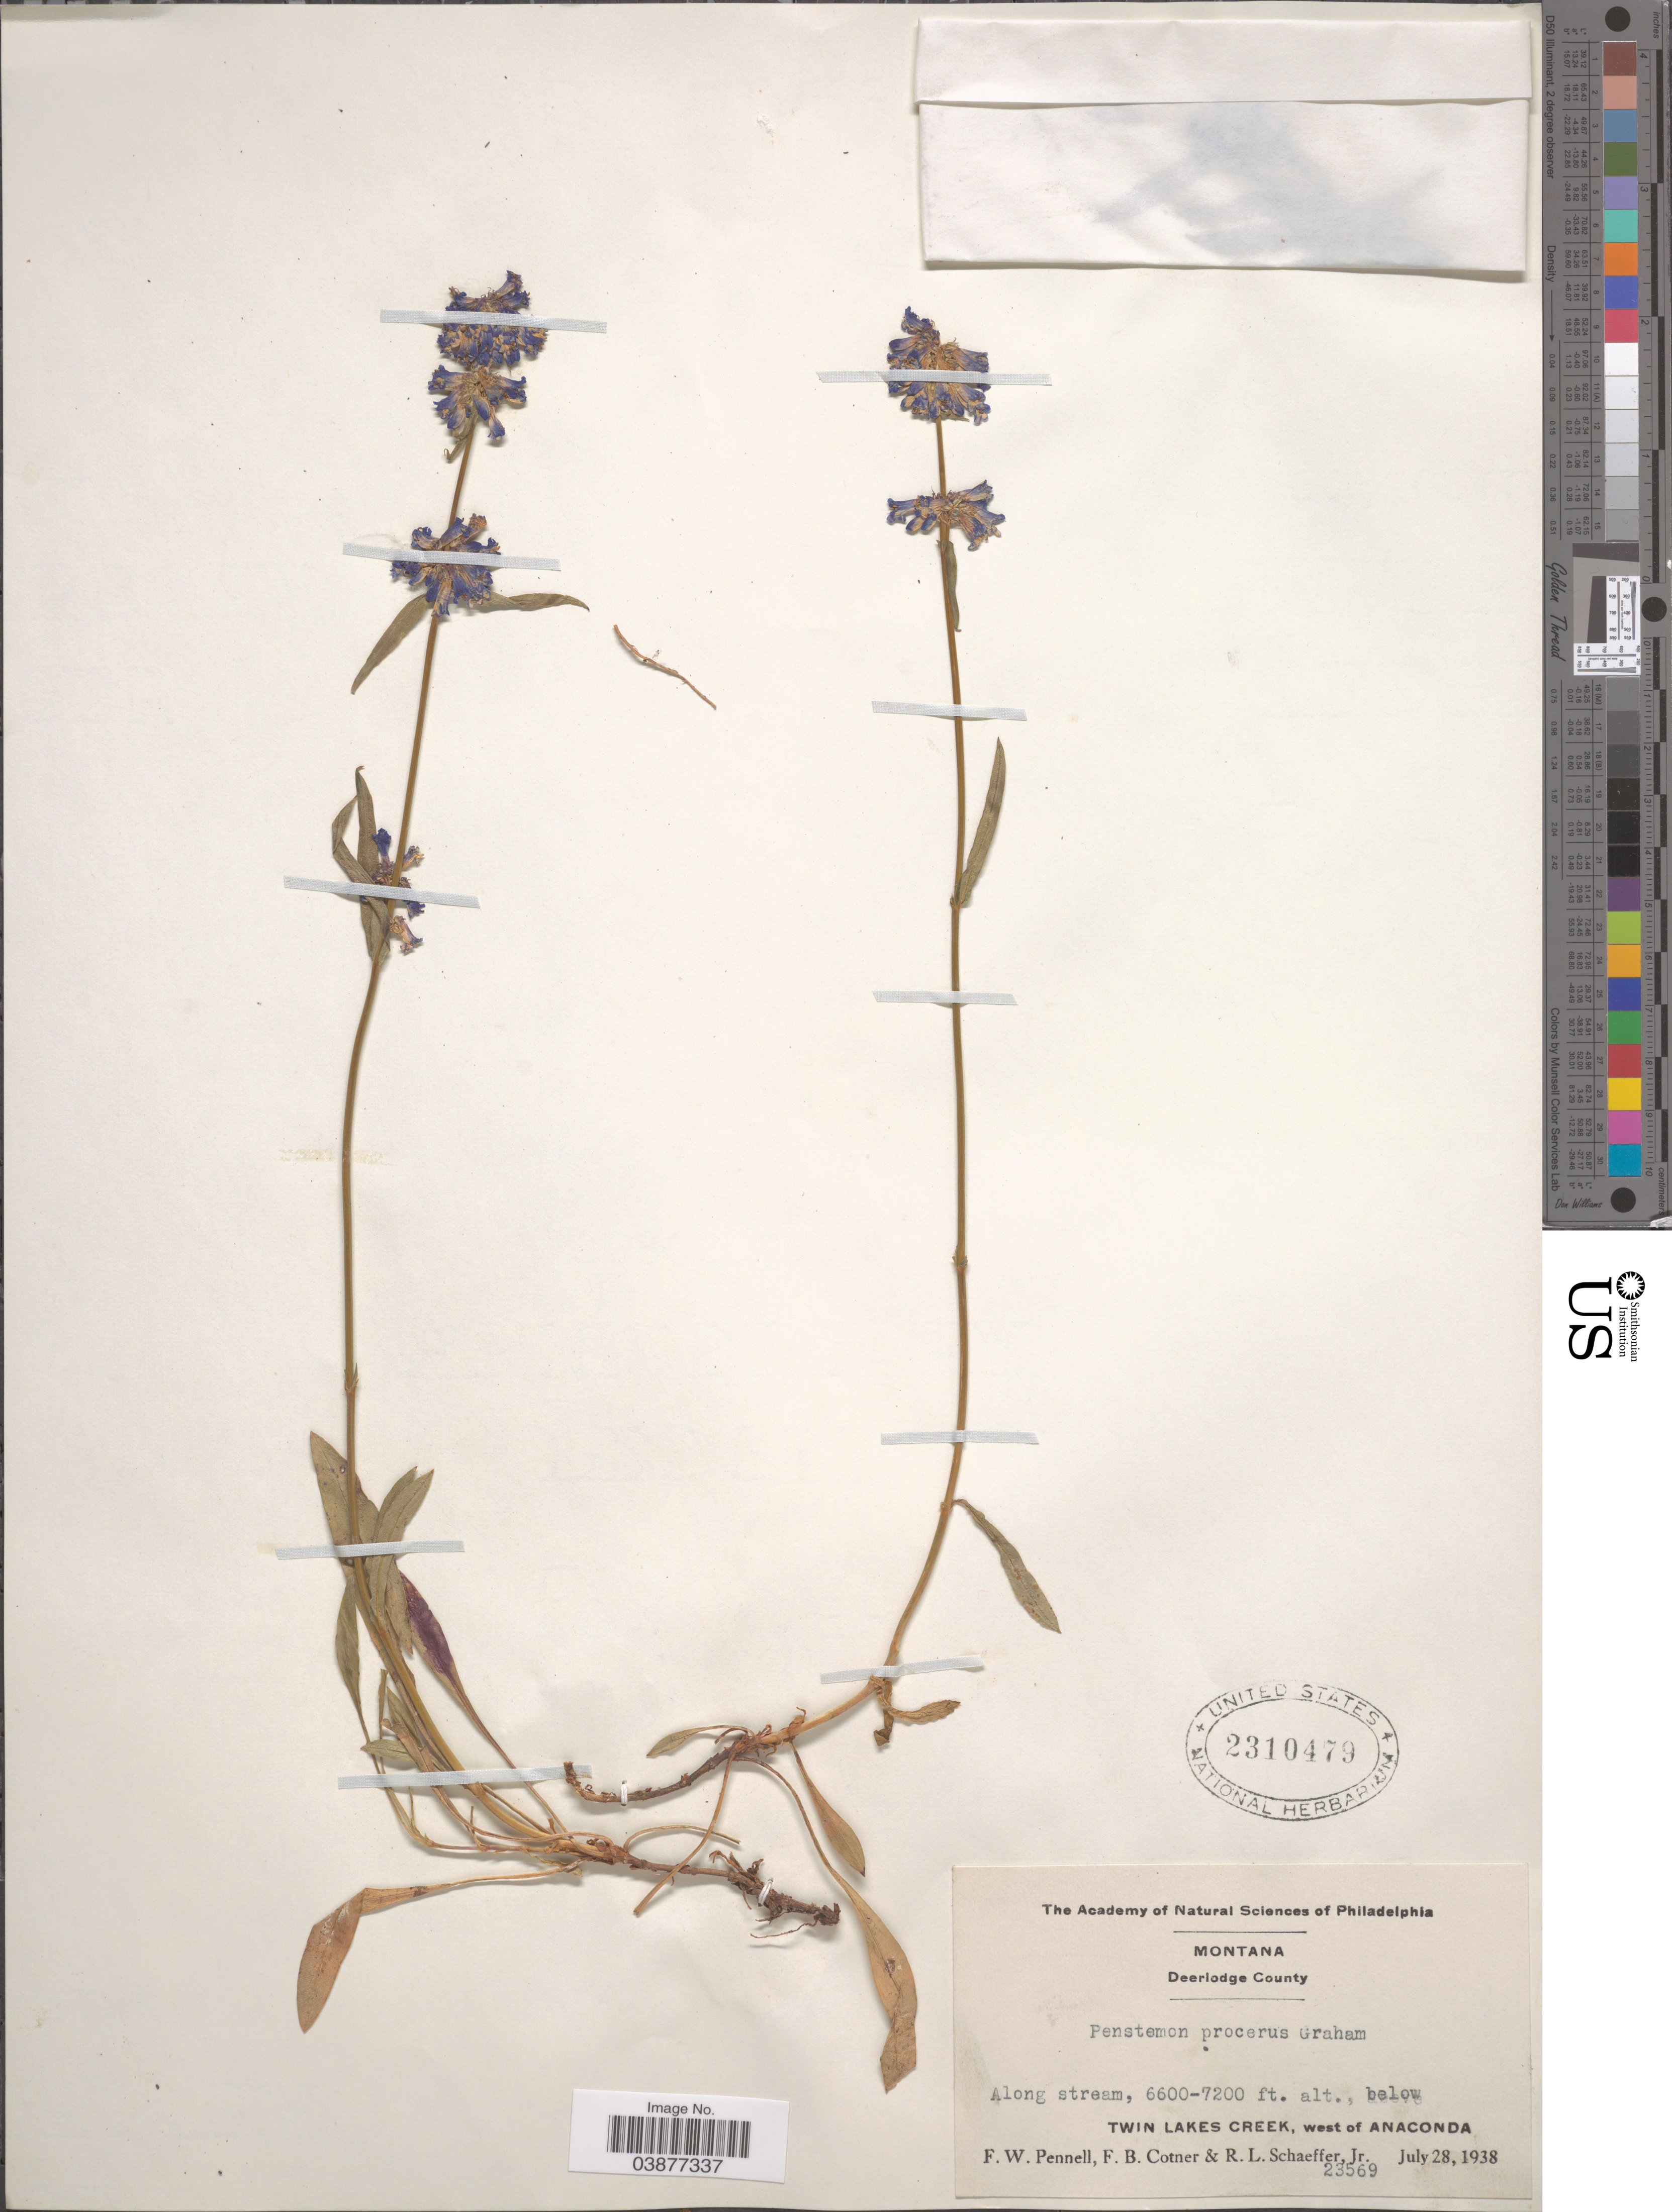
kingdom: Plantae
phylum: Tracheophyta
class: Magnoliopsida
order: Lamiales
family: Plantaginaceae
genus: Penstemon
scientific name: Penstemon procerus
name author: Douglas ex Graham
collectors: F. W. Pennell, F. Cotner & R. L. Schaeffer Jr.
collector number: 23569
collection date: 1938-07-28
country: United States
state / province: Montana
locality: Deerlodge County. Twin Lakes Creek, west of Anaconda.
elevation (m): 2012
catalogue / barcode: US 2310479